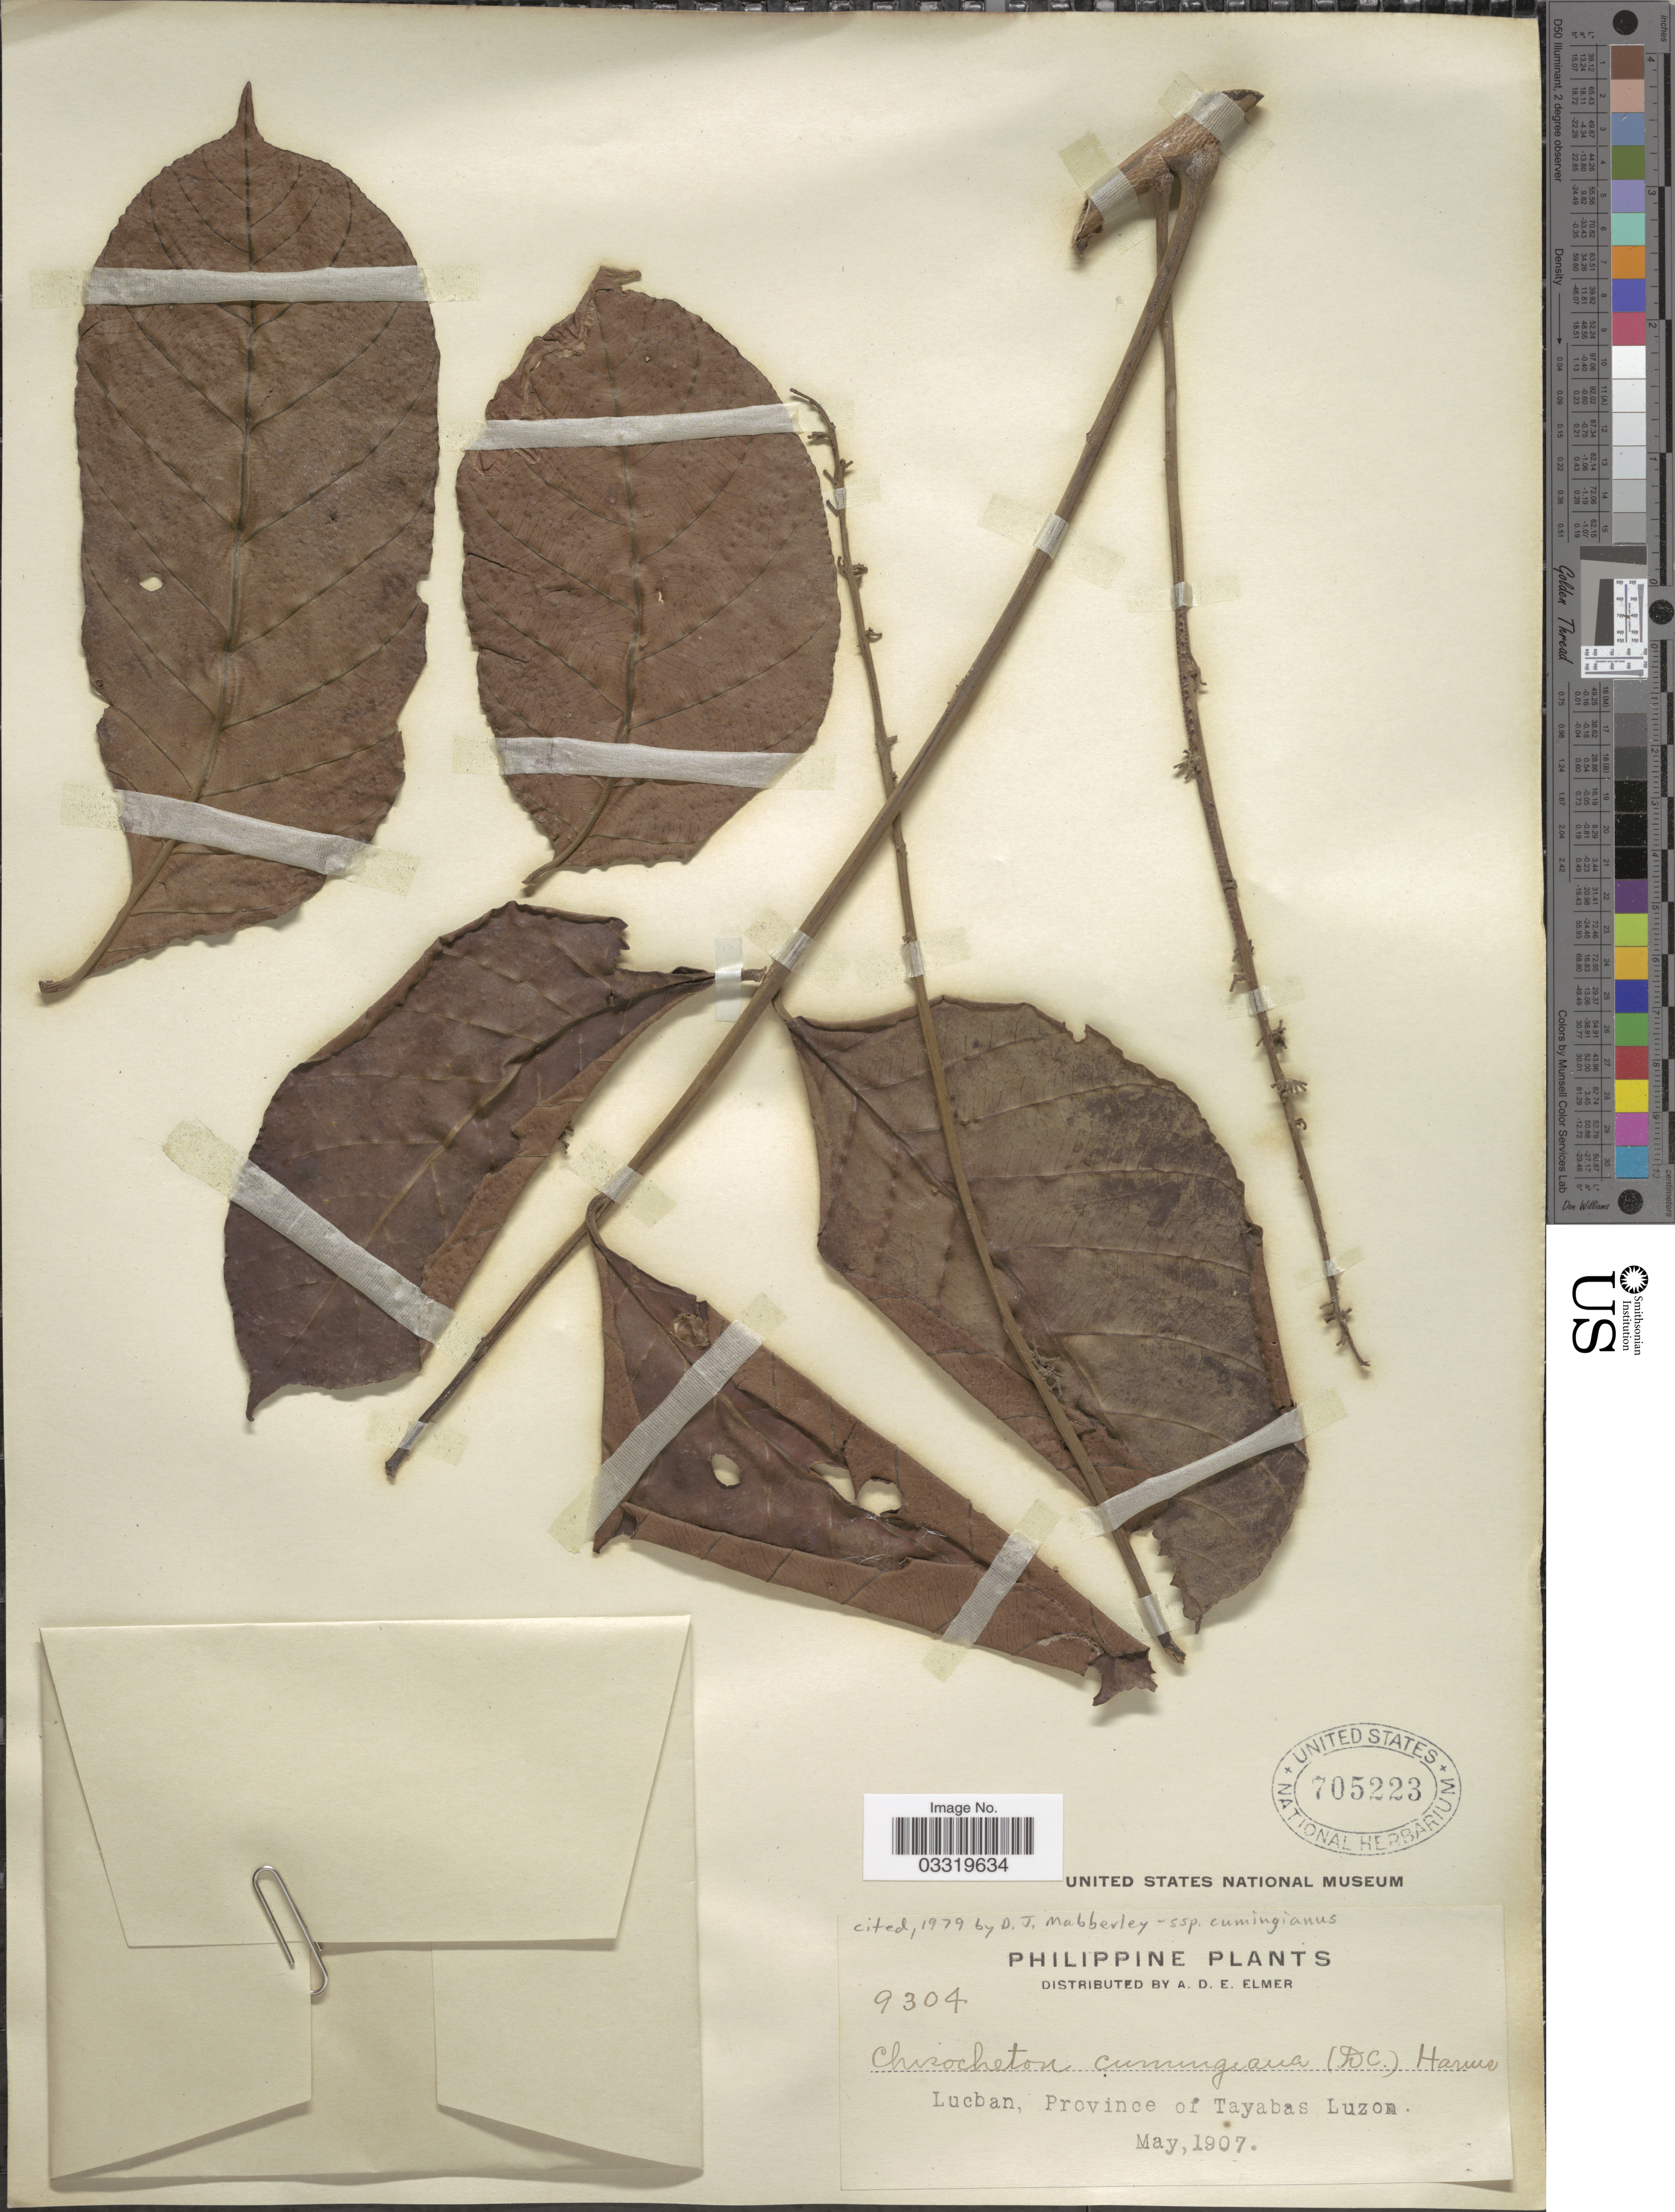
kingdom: Plantae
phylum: Tracheophyta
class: Magnoliopsida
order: Sapindales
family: Meliaceae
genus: Chisocheton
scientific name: Chisocheton cumingianus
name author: (C. DC.) Harms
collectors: A. D. E. Elmer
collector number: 9304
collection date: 1907-05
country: Philippines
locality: Lucban, Province of Tayabas Luzon.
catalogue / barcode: US 705223